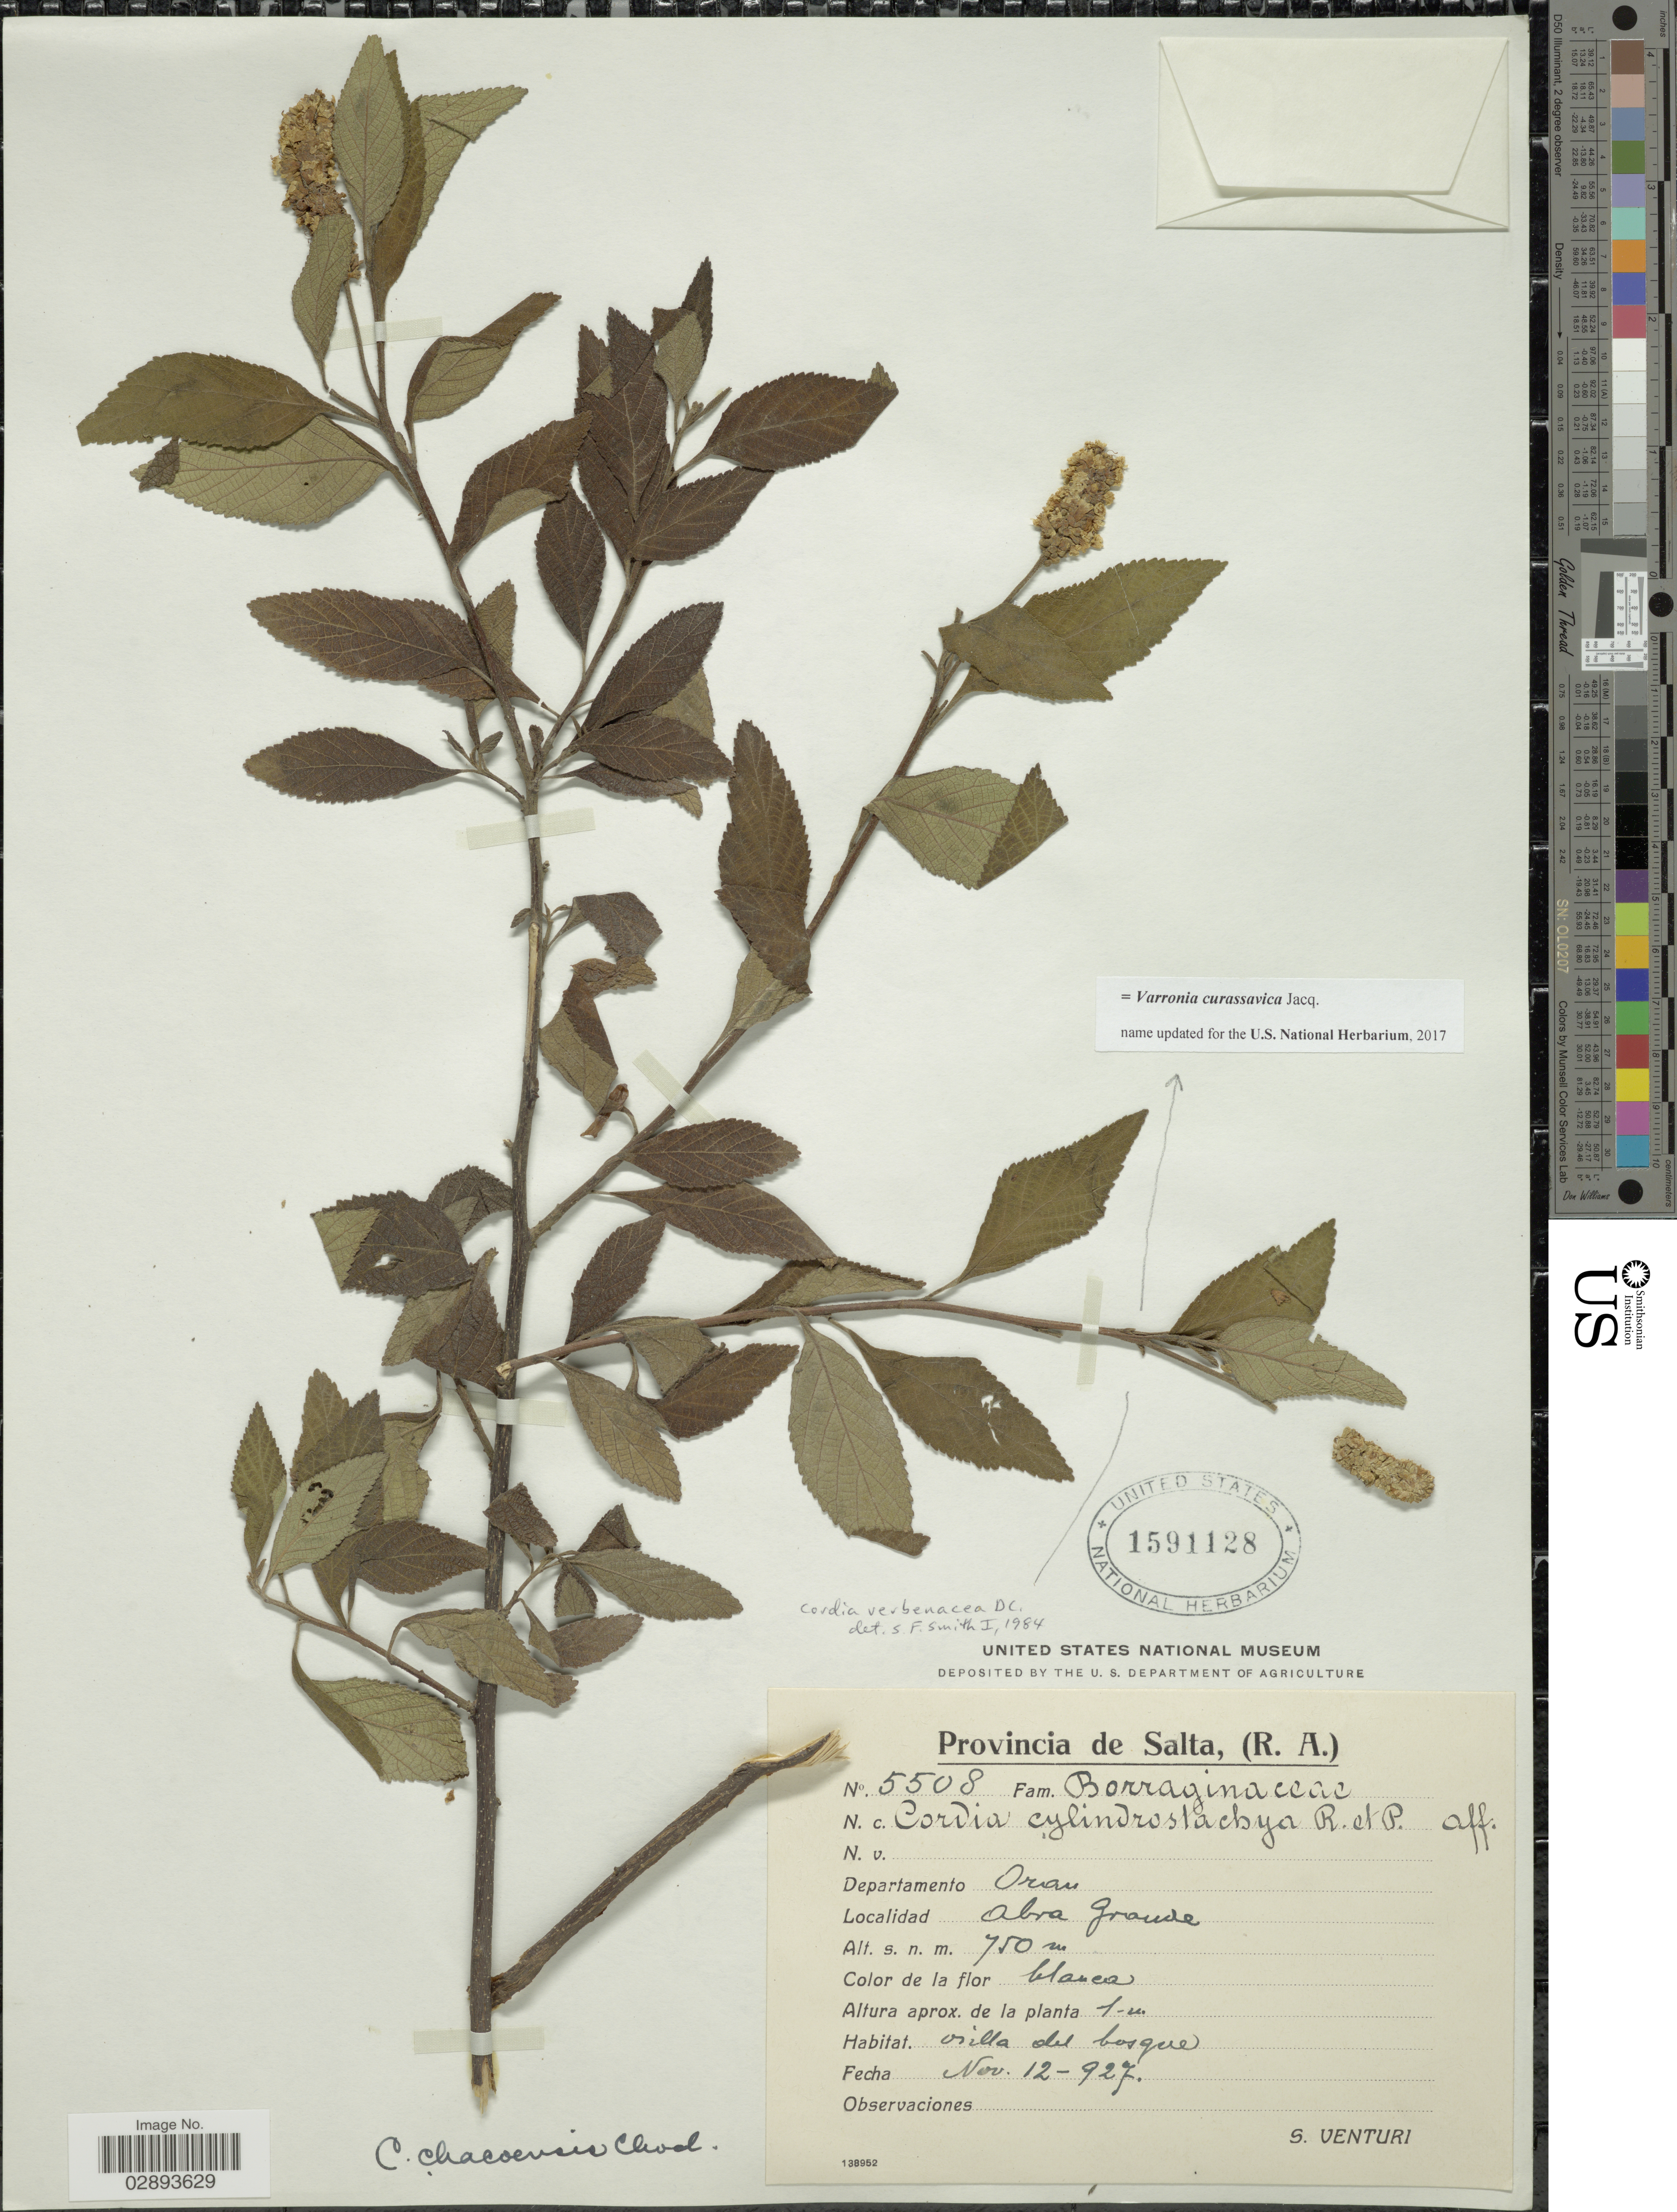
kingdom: Plantae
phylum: Tracheophyta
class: Magnoliopsida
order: Boraginales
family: Cordiaceae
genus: Varronia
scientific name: Varronia curassavica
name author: Jacq.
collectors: S. Venturi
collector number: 5508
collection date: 1927-11-12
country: Argentina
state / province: Salta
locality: Provincia de Salta, (R.A.) Departamento Oran, Abra Grande.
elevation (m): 750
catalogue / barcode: US 1591128